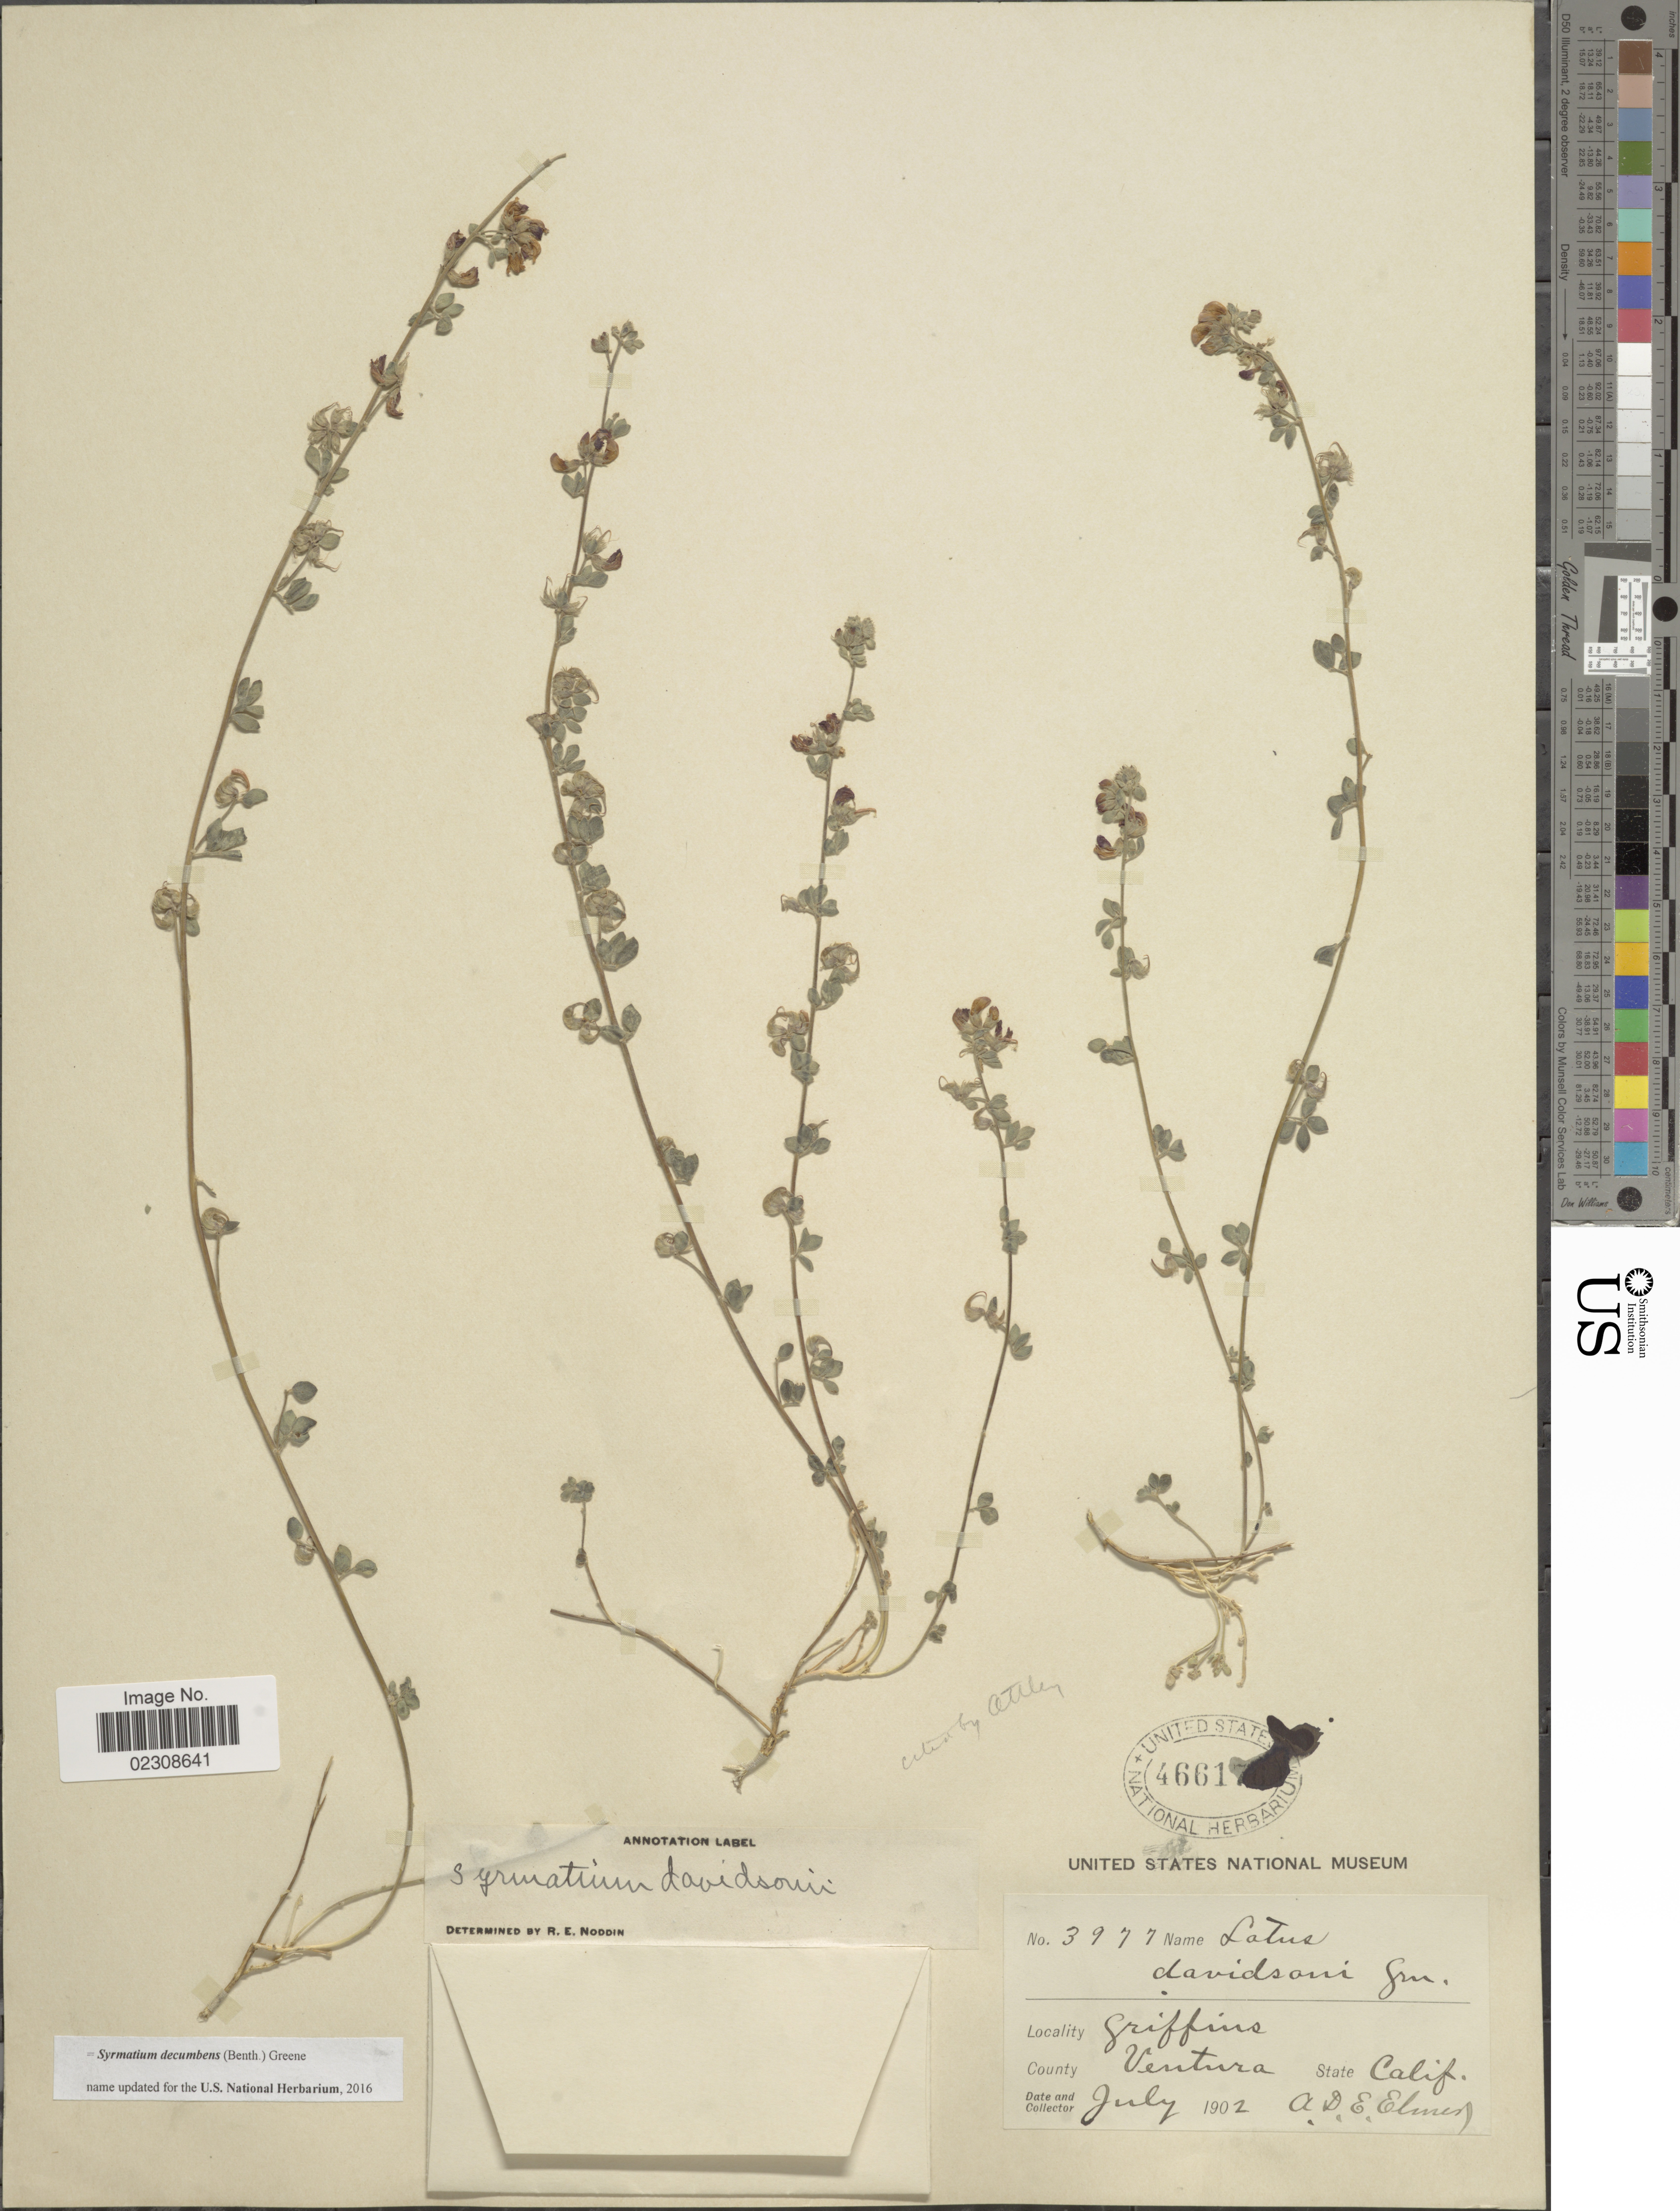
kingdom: Plantae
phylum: Tracheophyta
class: Magnoliopsida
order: Fabales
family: Fabaceae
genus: Syrmatium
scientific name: Syrmatium decumbens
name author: (Benth.) Greene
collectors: A. D. E. Elmer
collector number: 3977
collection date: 1902-07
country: United States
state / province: California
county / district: Ventura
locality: Ventura County. Calif. Griffins.